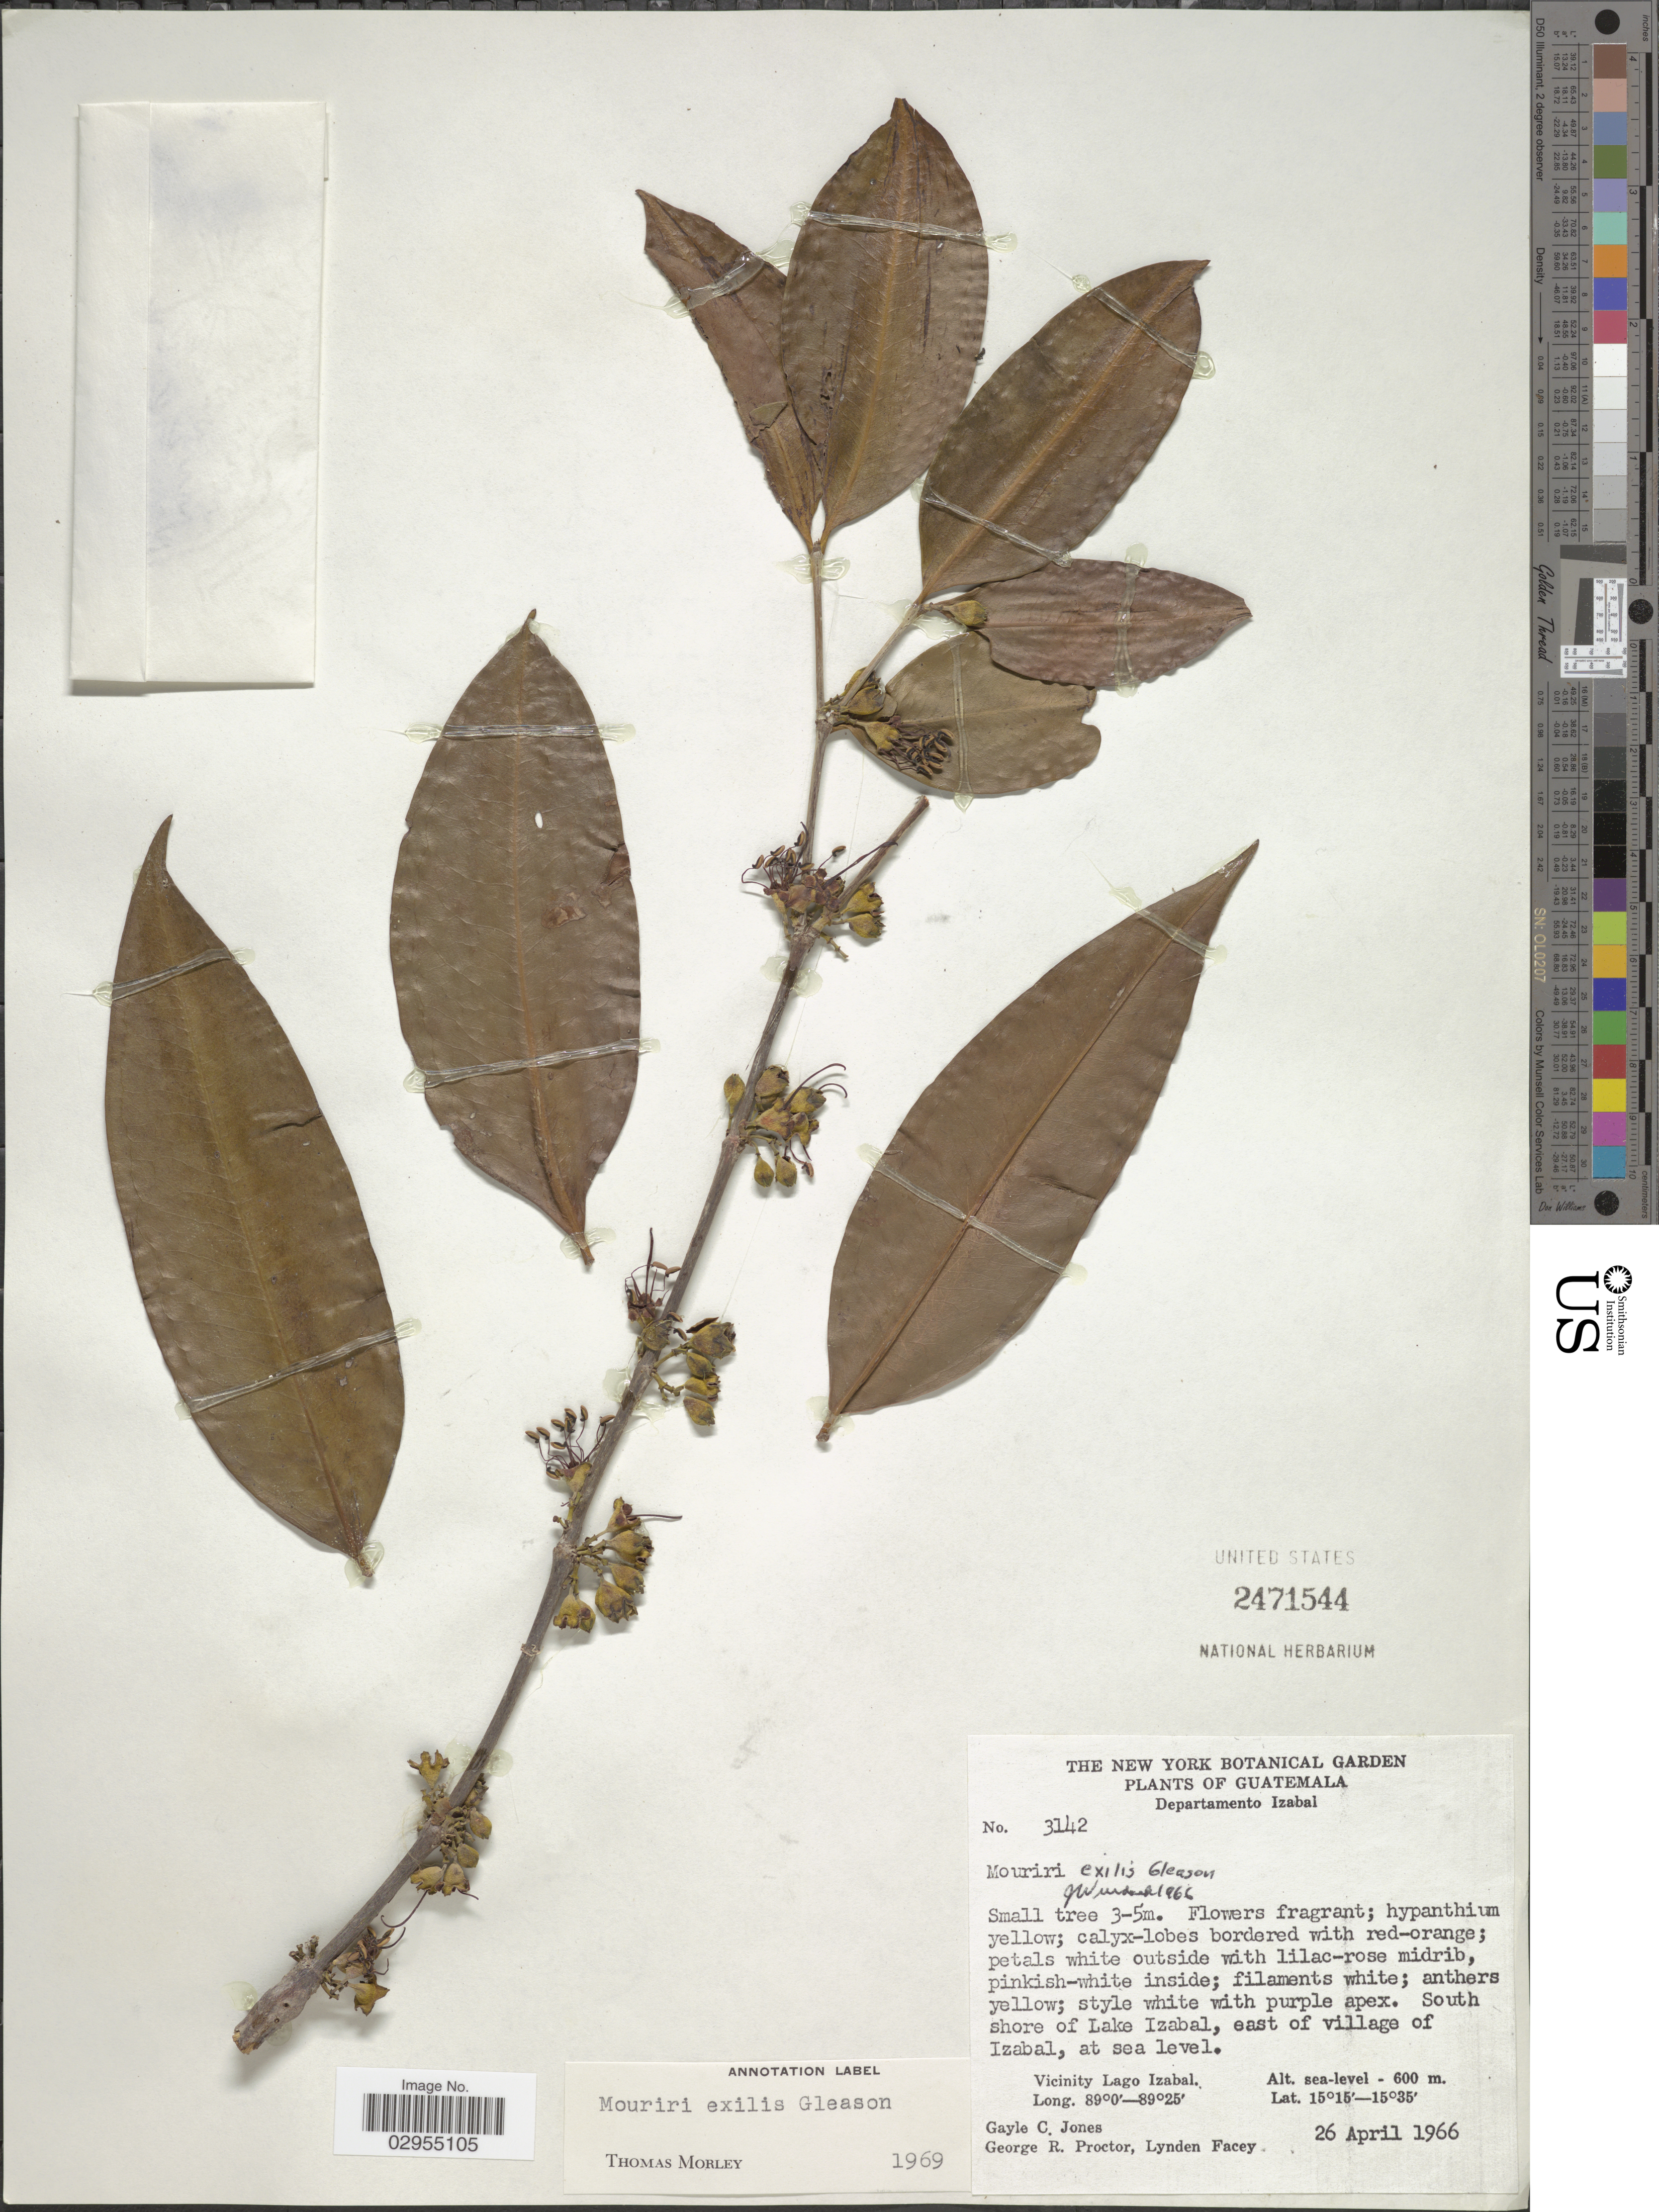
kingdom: Plantae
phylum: Tracheophyta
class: Magnoliopsida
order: Myrtales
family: Melastomataceae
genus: Mouriri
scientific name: Mouriri exilis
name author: Gleason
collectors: G. C. Jones, G. Proctor & L. Facey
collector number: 3142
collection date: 1966-04-26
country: Guatemala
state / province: Izabal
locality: Departamento Izabal. South shore of Lake Izabal, east of village of Izabal. Vicinity Lago Izabal.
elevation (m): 0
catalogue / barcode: US 2471544